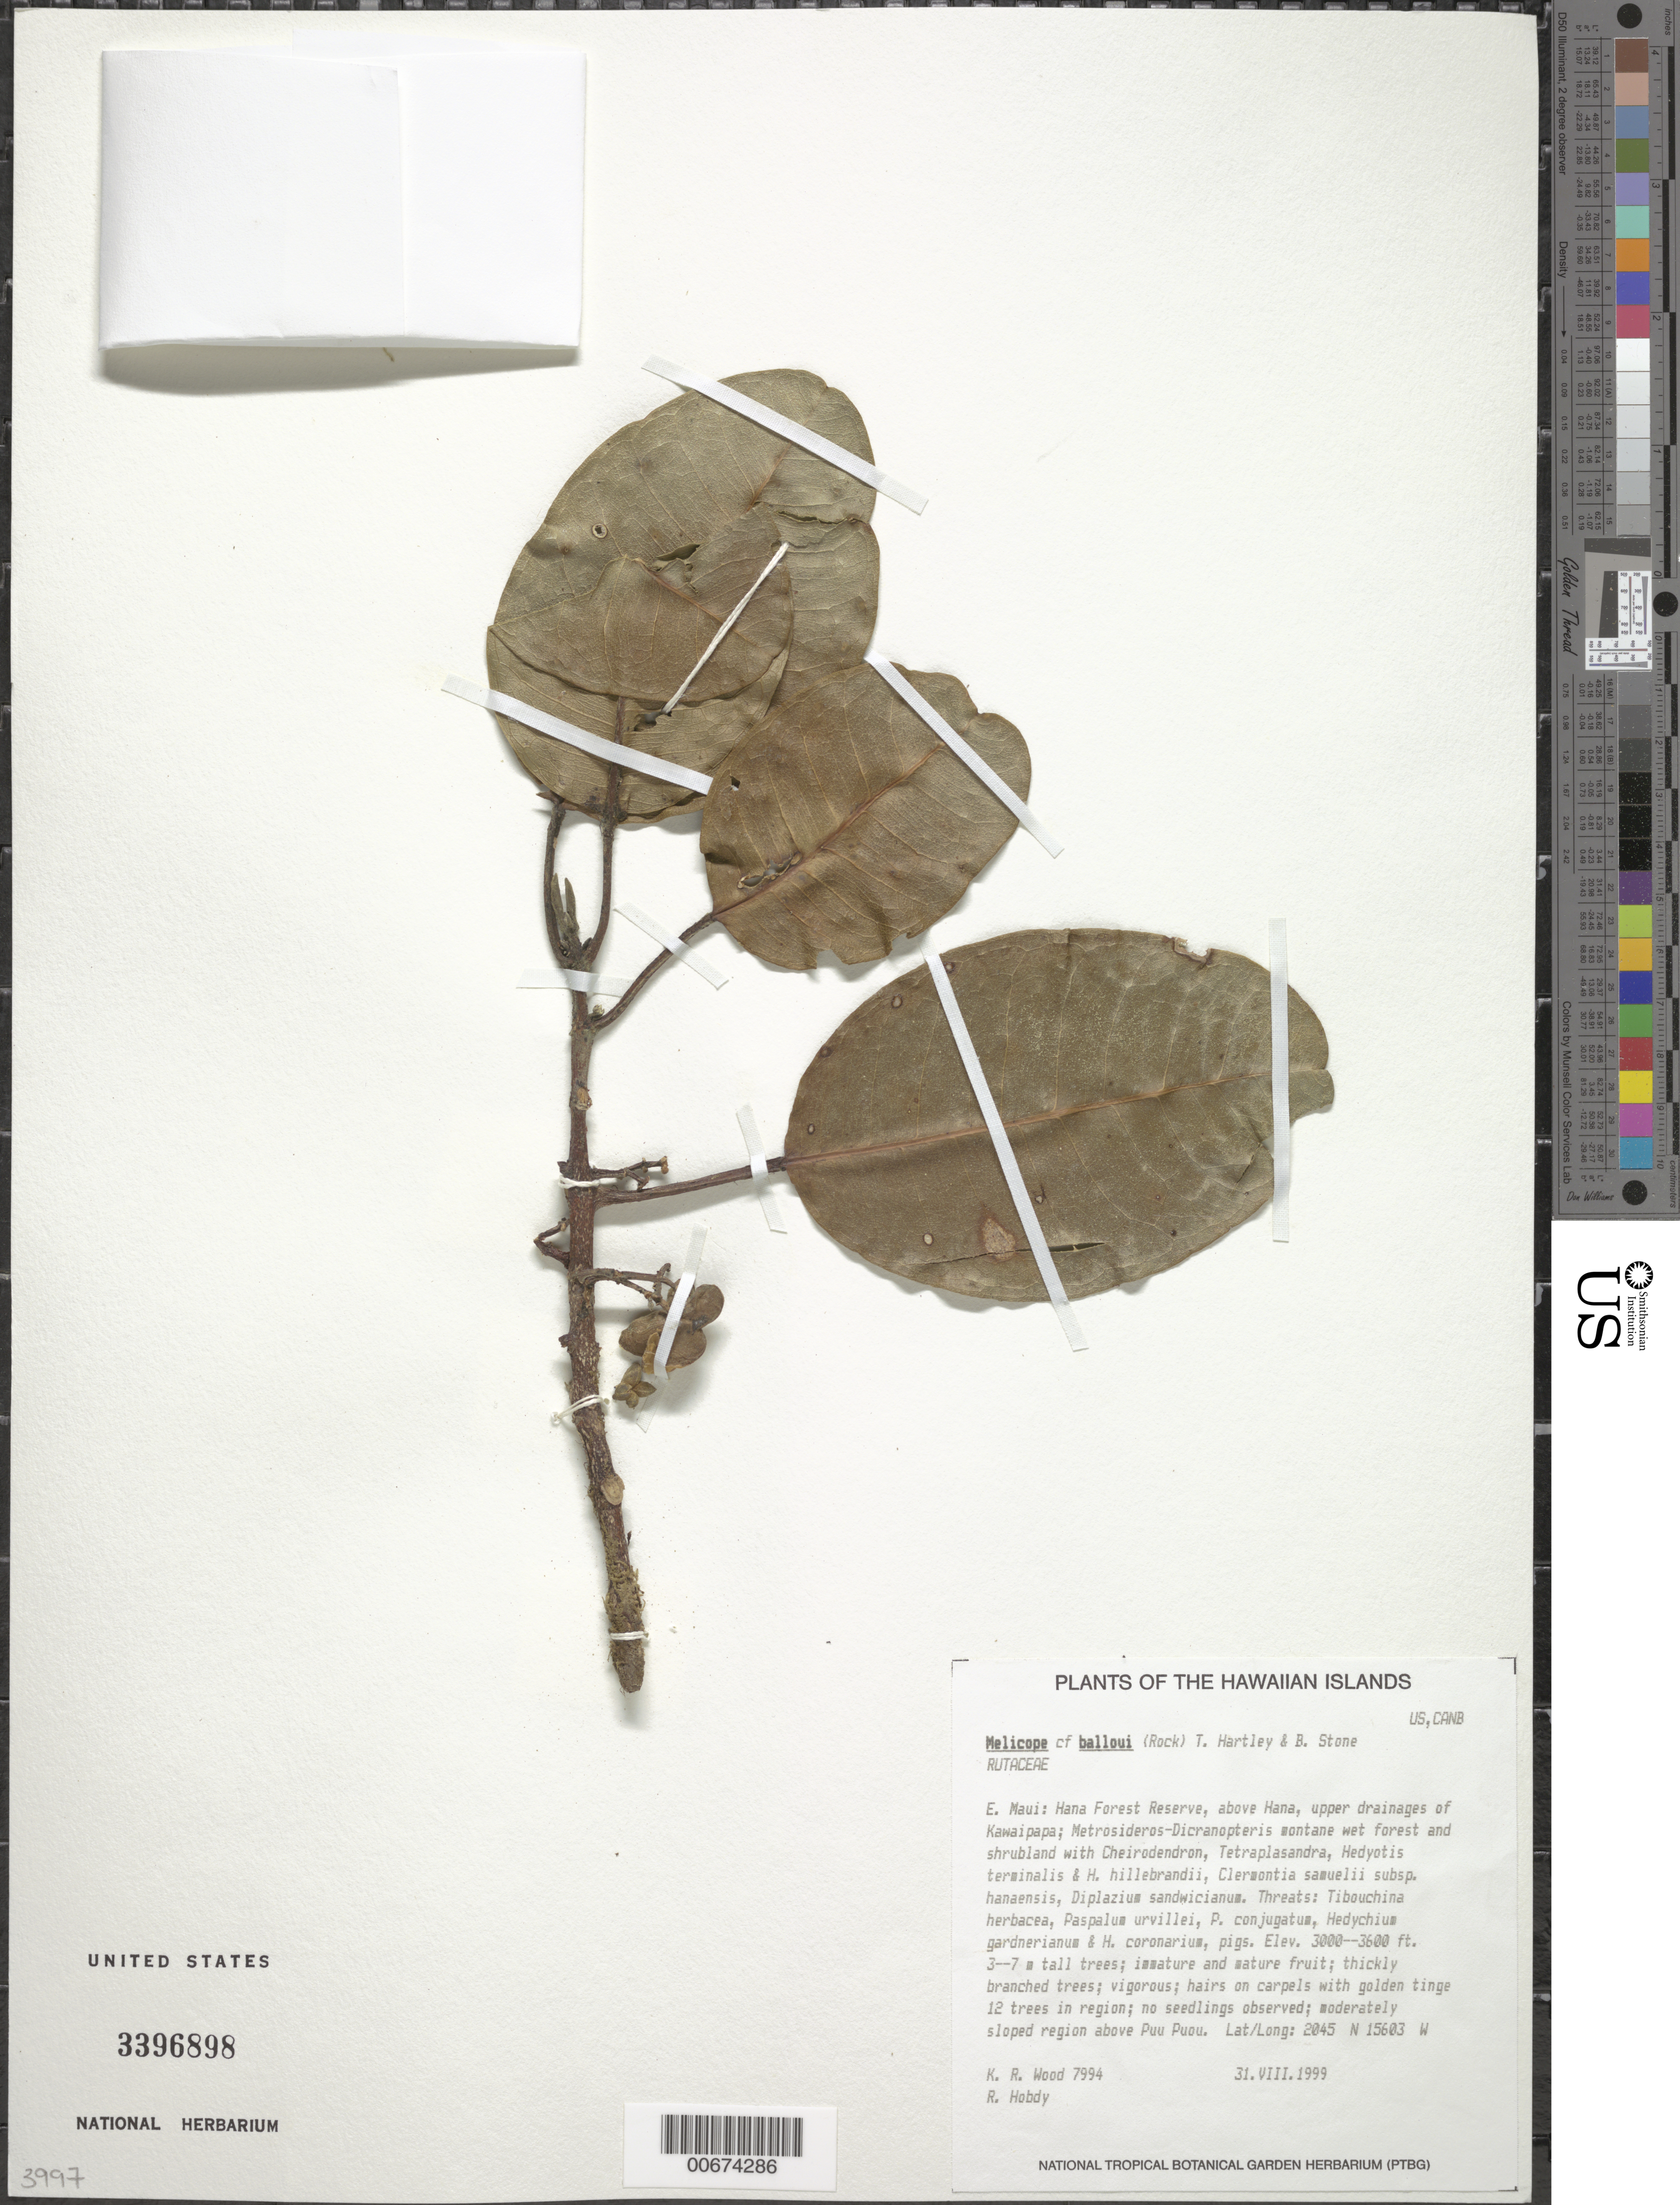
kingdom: Plantae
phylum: Tracheophyta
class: Magnoliopsida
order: Sapindales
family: Rutaceae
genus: Melicope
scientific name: Melicope balloui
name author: (Rock) T.G. Hartley & B.C. Stone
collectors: K. R. Wood & R. Hobdy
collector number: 7994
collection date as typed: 31 Aug 1999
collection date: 1999-08-31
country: United States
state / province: Hawaii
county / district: Maui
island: Maui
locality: E Maui: Hana Forest Reserve, above Hana, upper drainages of Kawaipapa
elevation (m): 914.4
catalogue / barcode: US 3396898